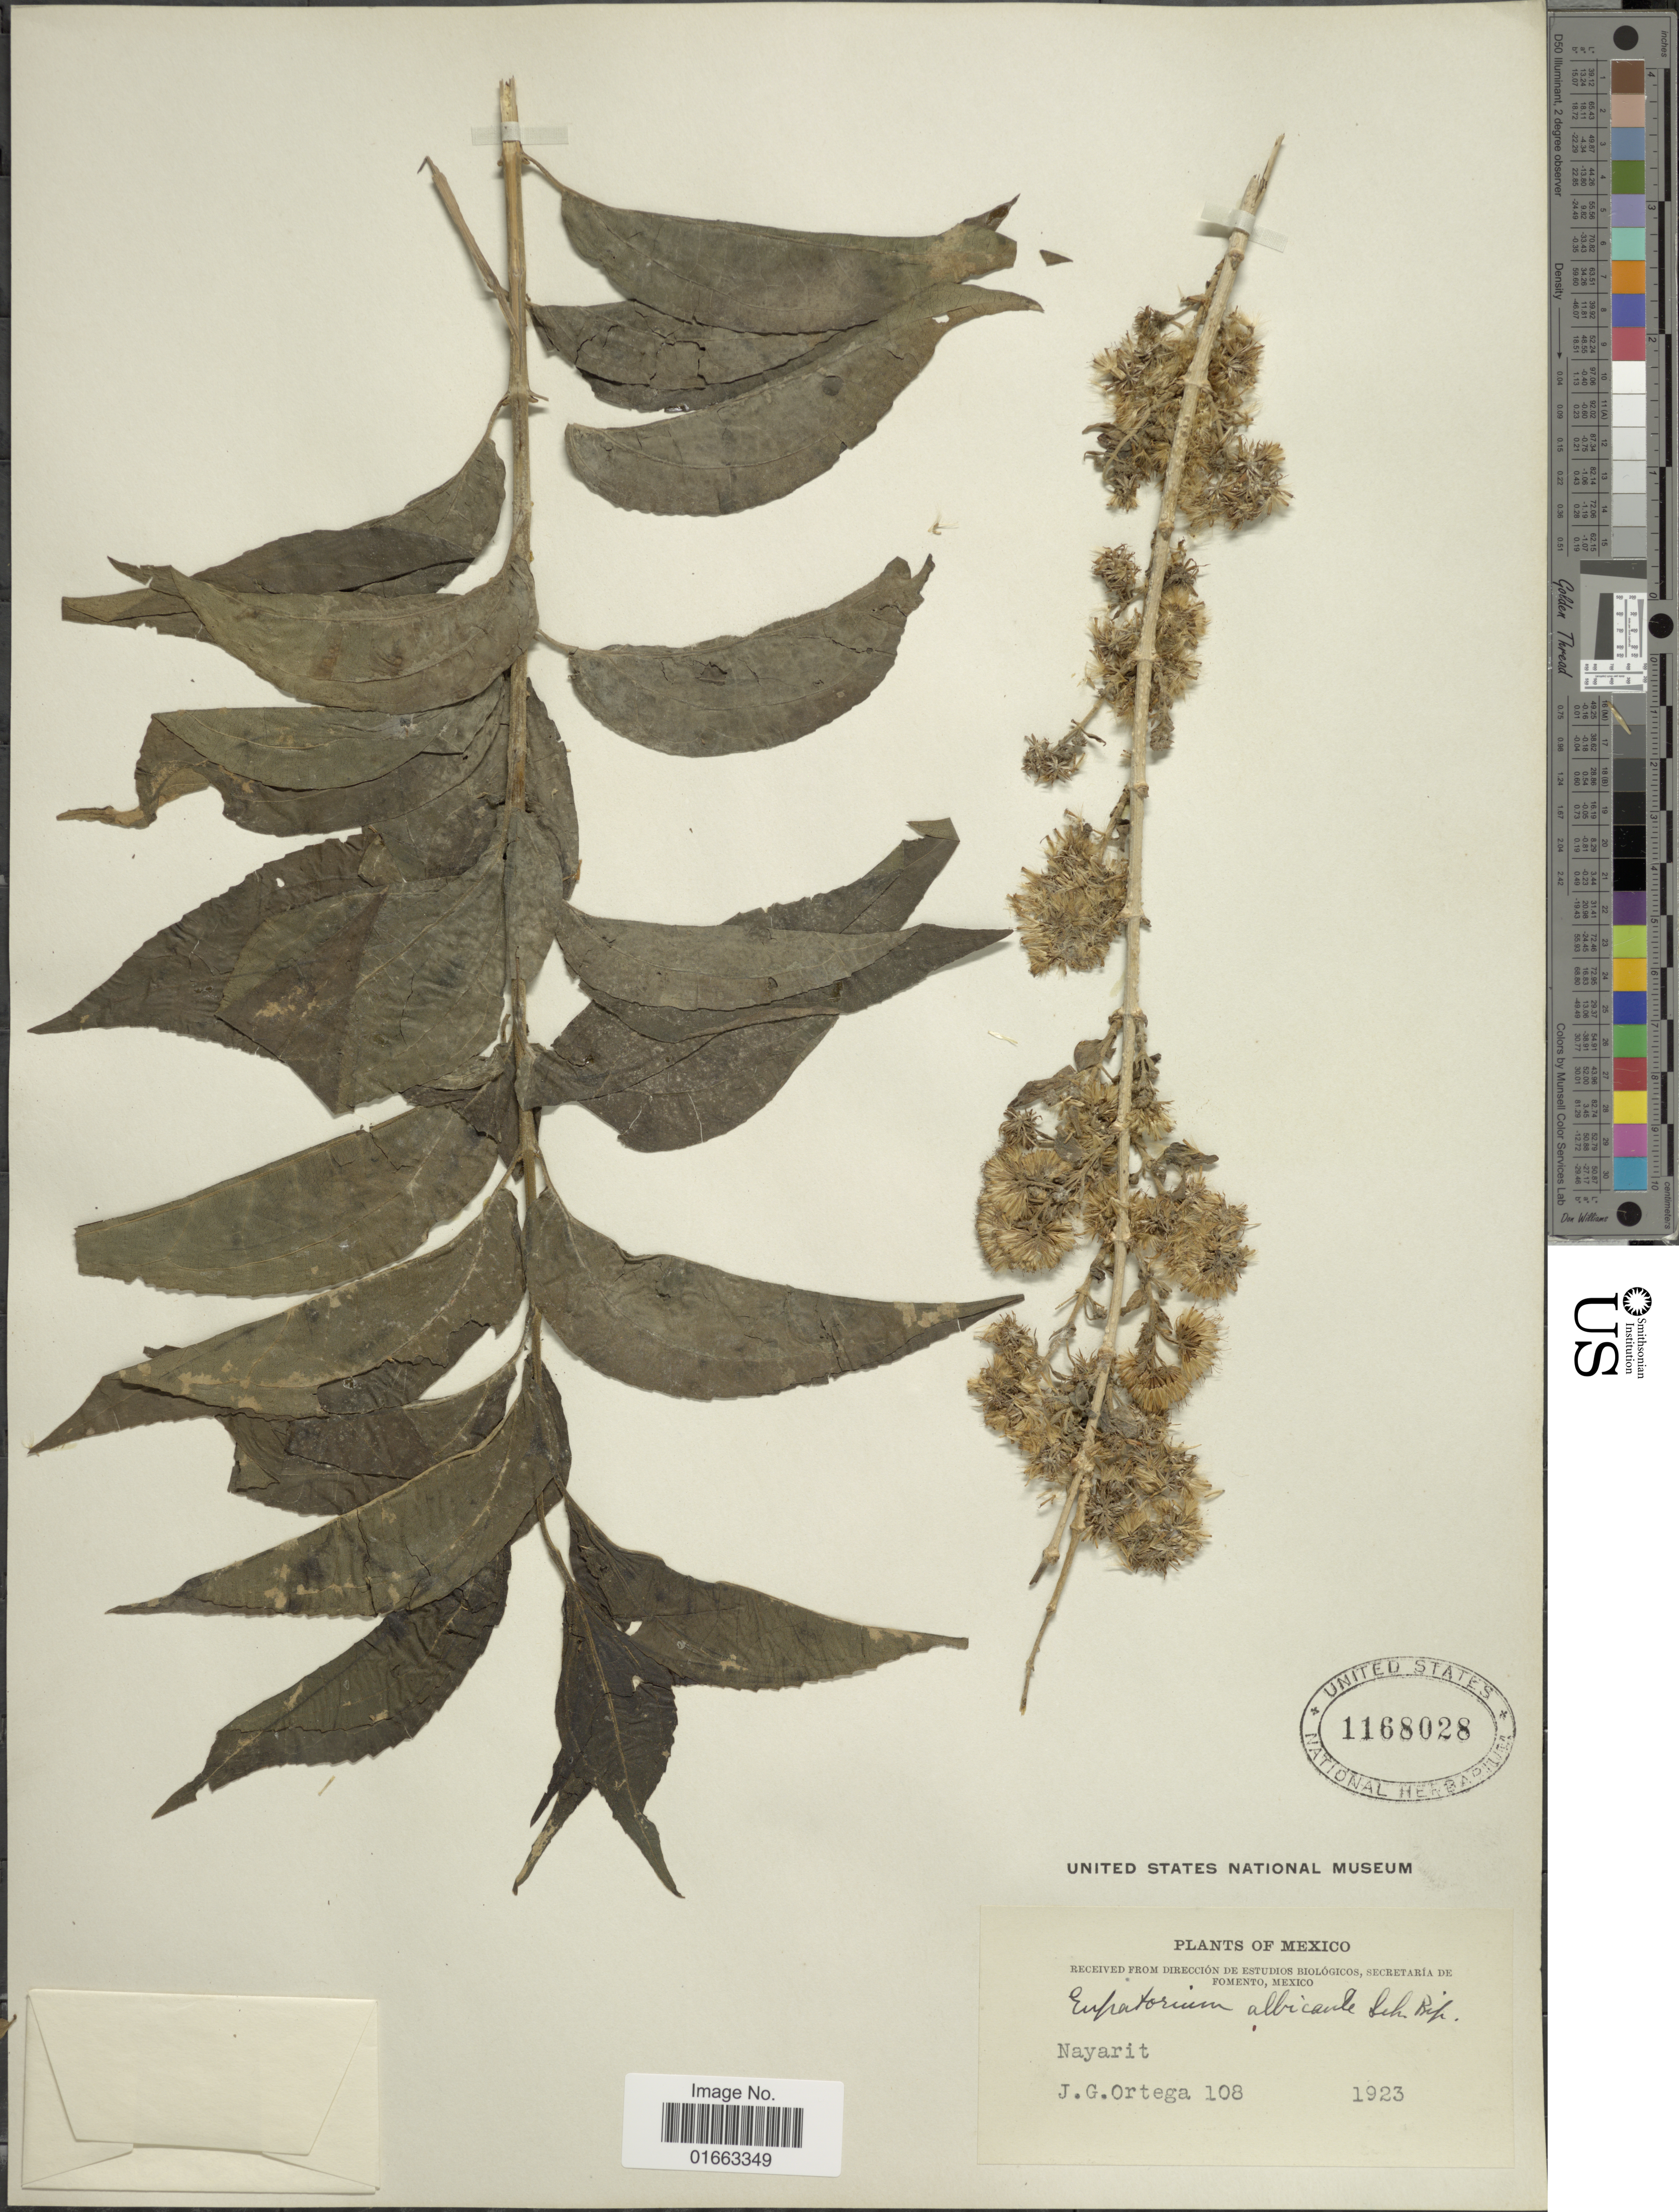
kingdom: Plantae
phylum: Tracheophyta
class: Magnoliopsida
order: Asterales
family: Asteraceae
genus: Koanophyllon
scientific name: Koanophyllon albicaule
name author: (Sch. Bip. ex Klatt) R.M. King & H. Rob.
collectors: J. Ortega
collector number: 108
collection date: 1923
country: Mexico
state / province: Nayarit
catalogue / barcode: US 1168028